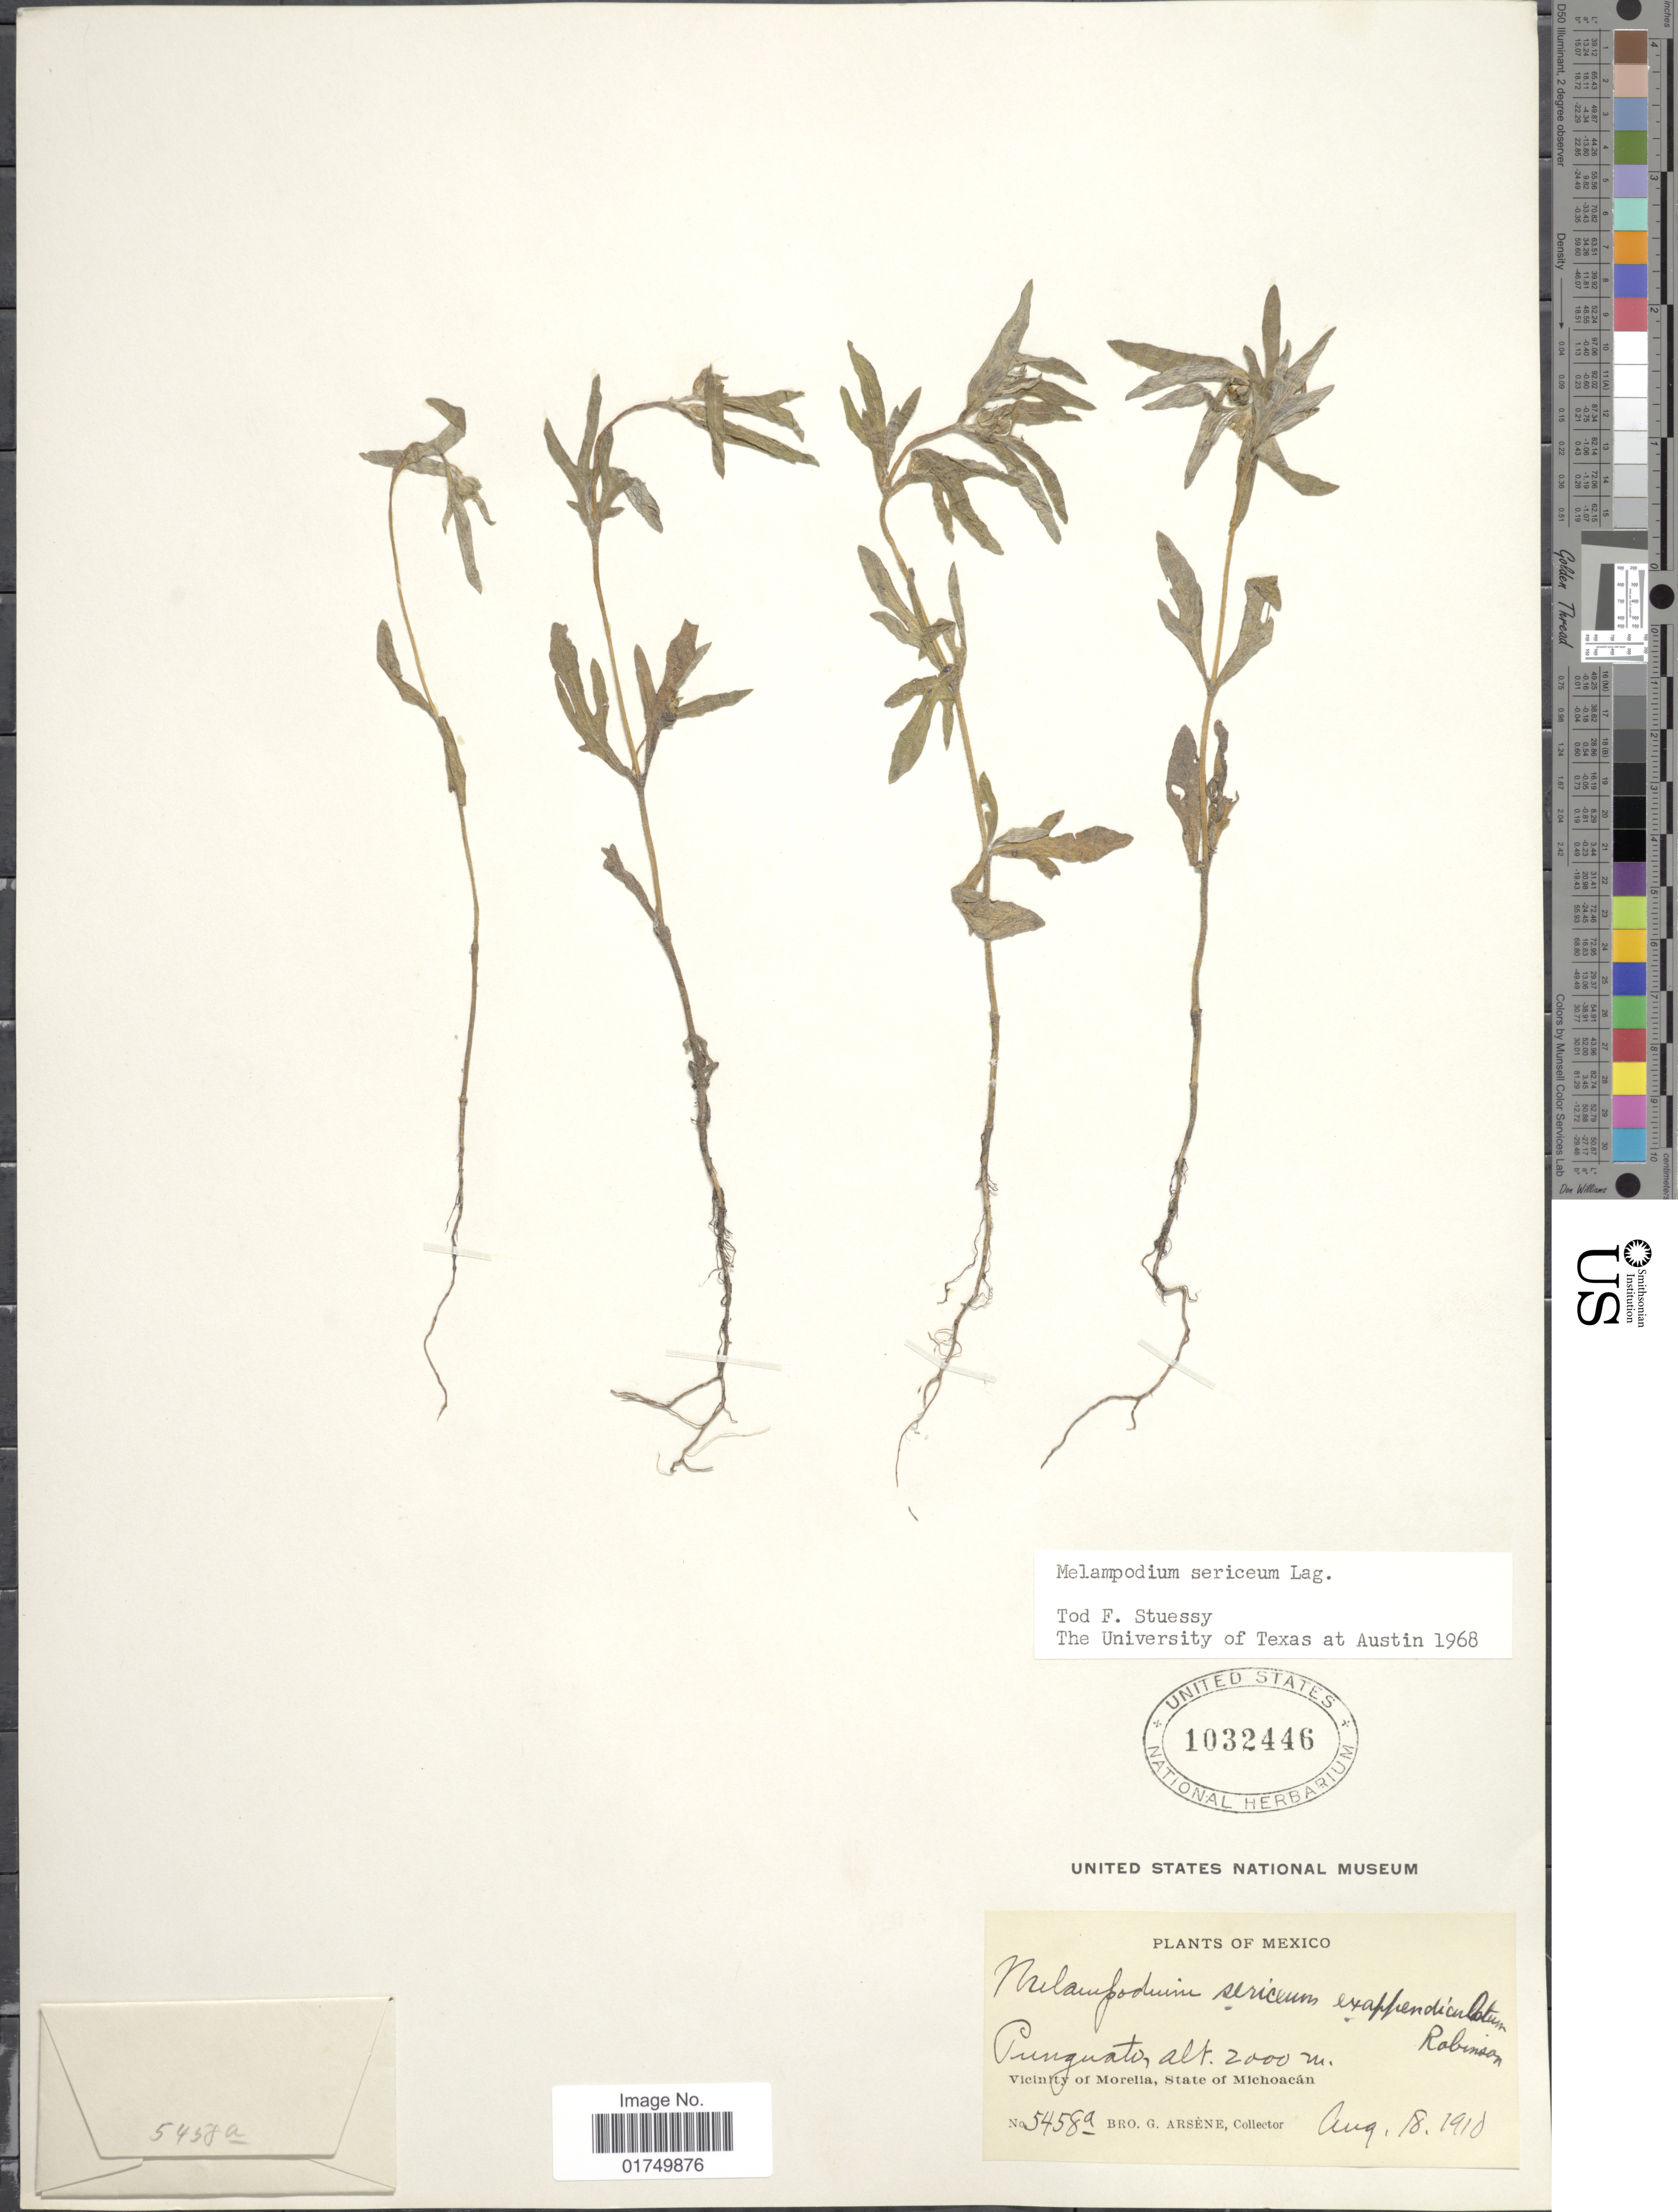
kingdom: Plantae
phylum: Tracheophyta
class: Magnoliopsida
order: Asterales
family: Asteraceae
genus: Melampodium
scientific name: Melampodium sericeum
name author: Kunth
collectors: Bro. G. Arsène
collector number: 5458a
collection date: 1910-08-18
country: Mexico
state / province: Michoacán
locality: Vicinity of Morelia. Punguato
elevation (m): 2000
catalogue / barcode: US 1032446